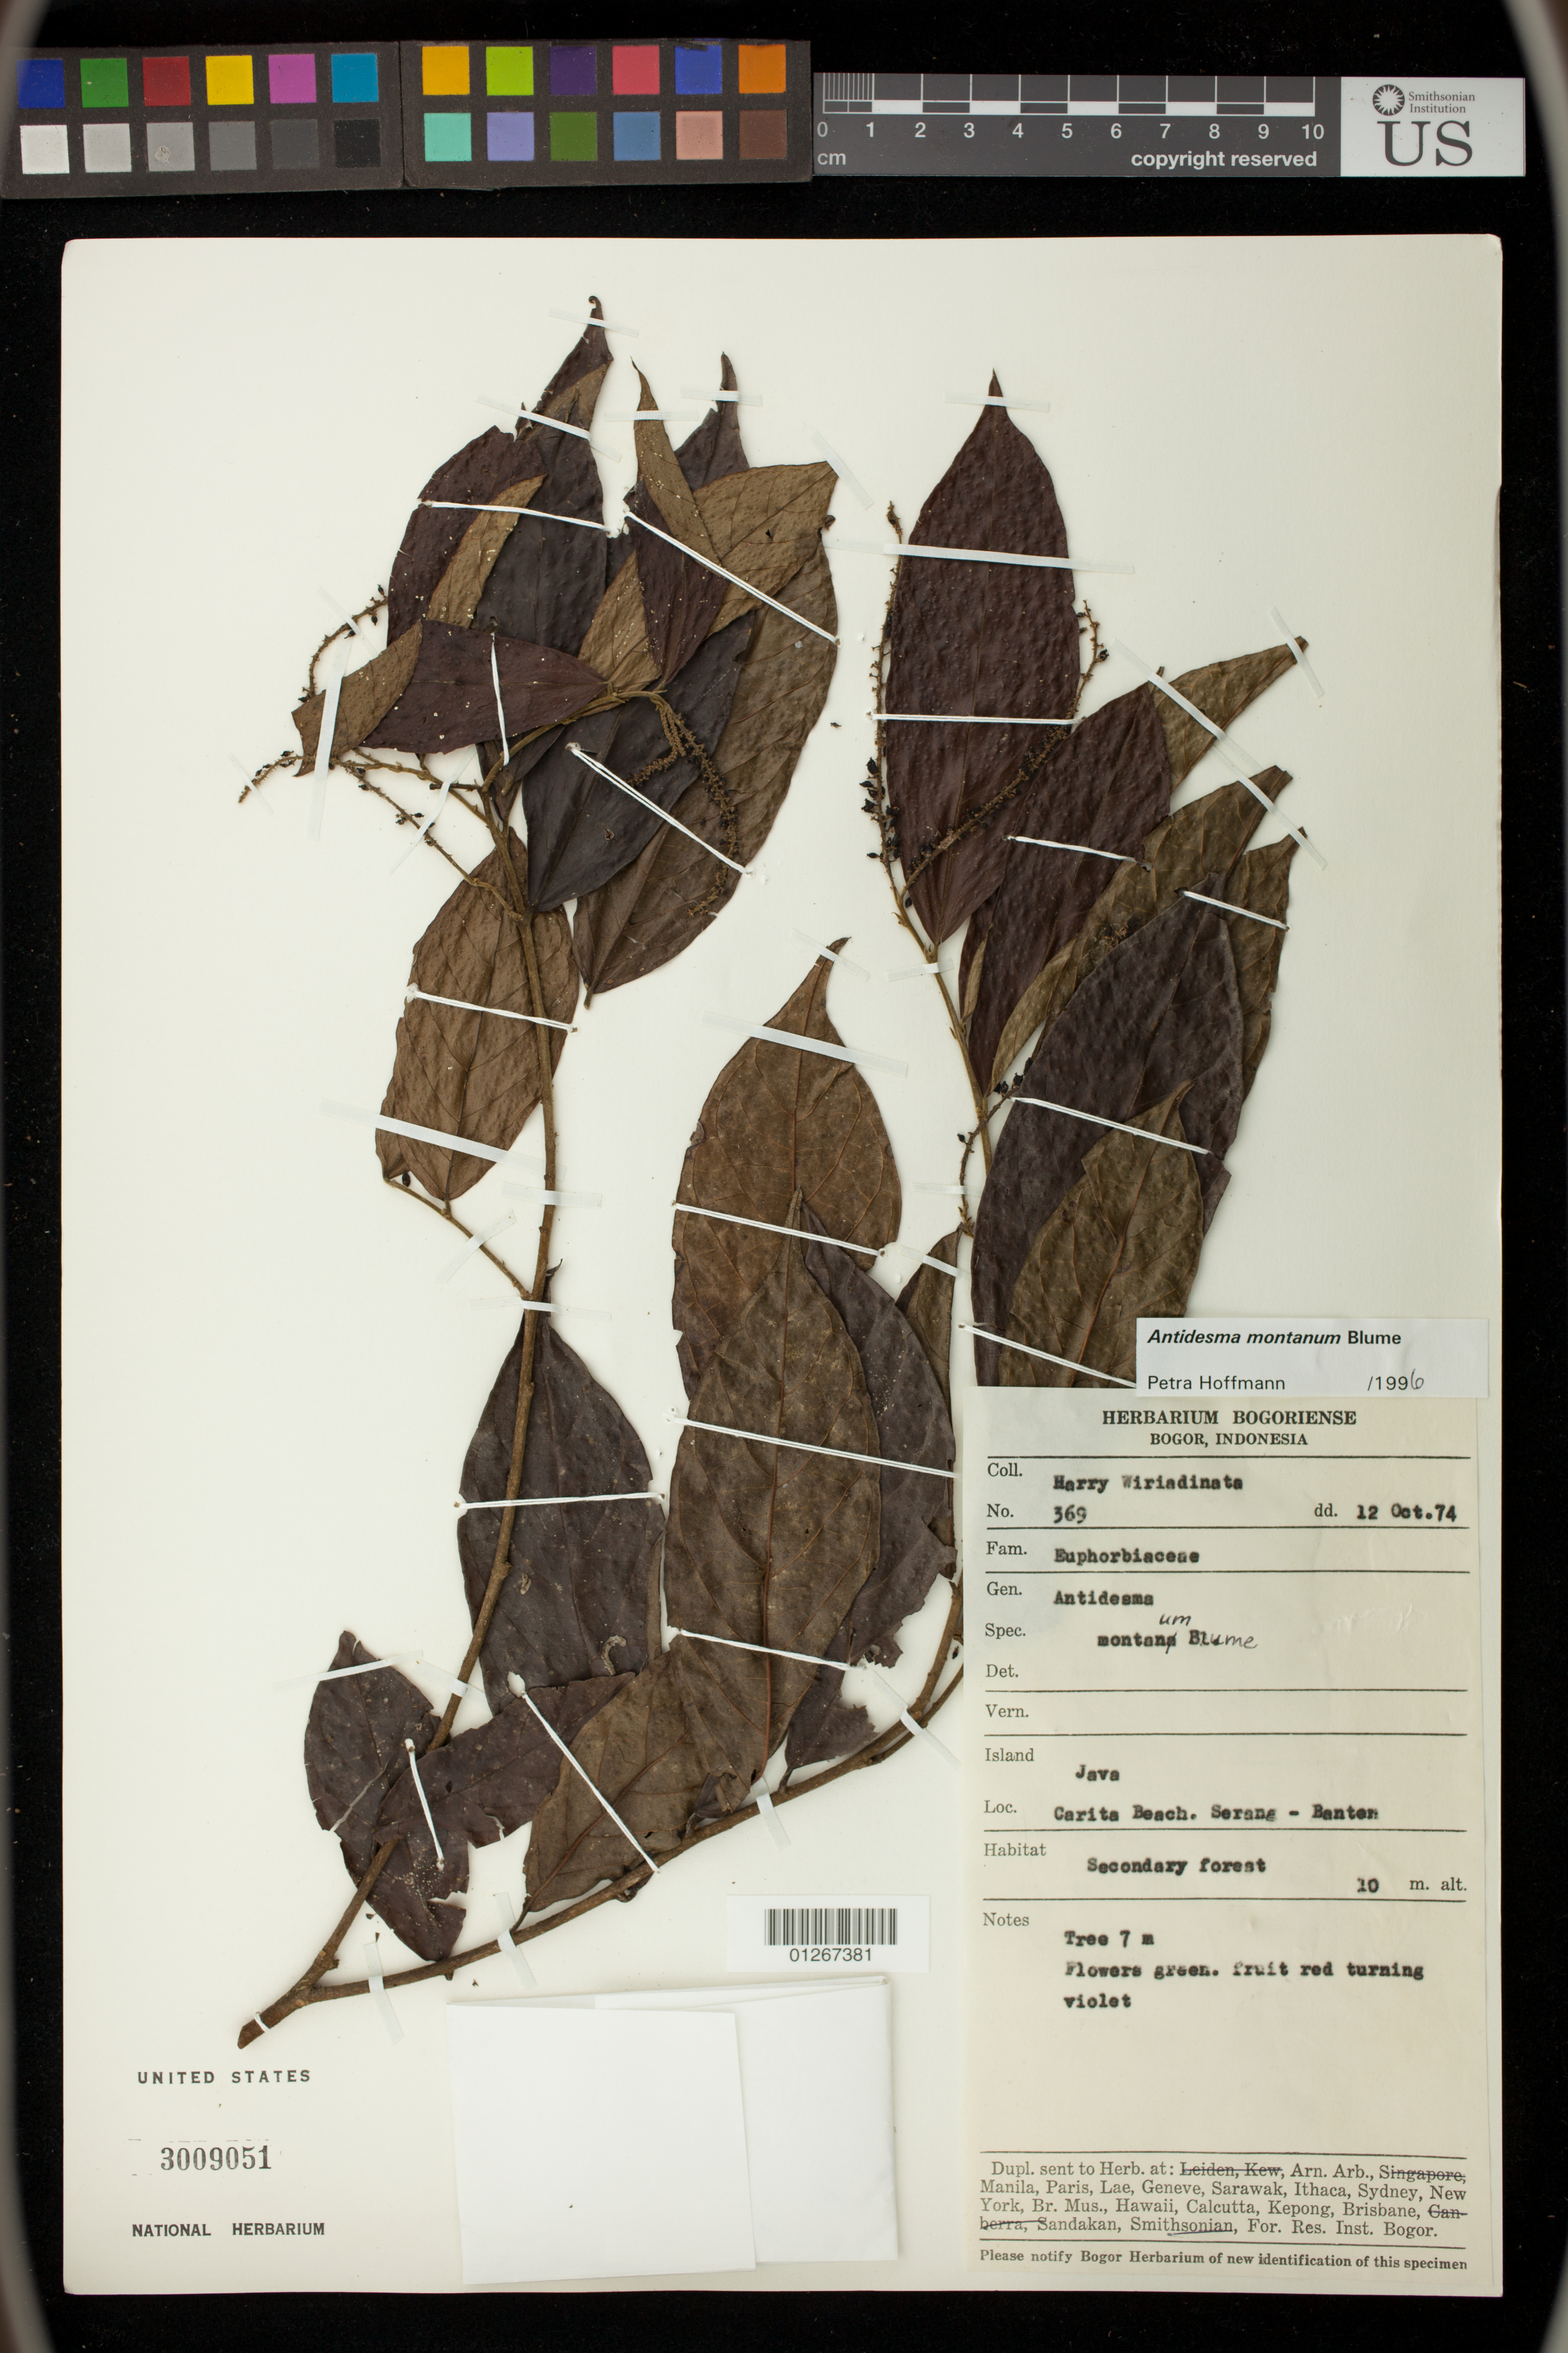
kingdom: Plantae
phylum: Tracheophyta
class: Magnoliopsida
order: Malpighiales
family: Phyllanthaceae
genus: Antidesma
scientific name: Antidesma montanum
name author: Blume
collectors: H. Wiriadinata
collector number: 369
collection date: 1974-10-12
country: Indonesia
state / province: Java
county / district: Banten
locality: Island: Java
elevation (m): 10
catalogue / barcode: US 3009051